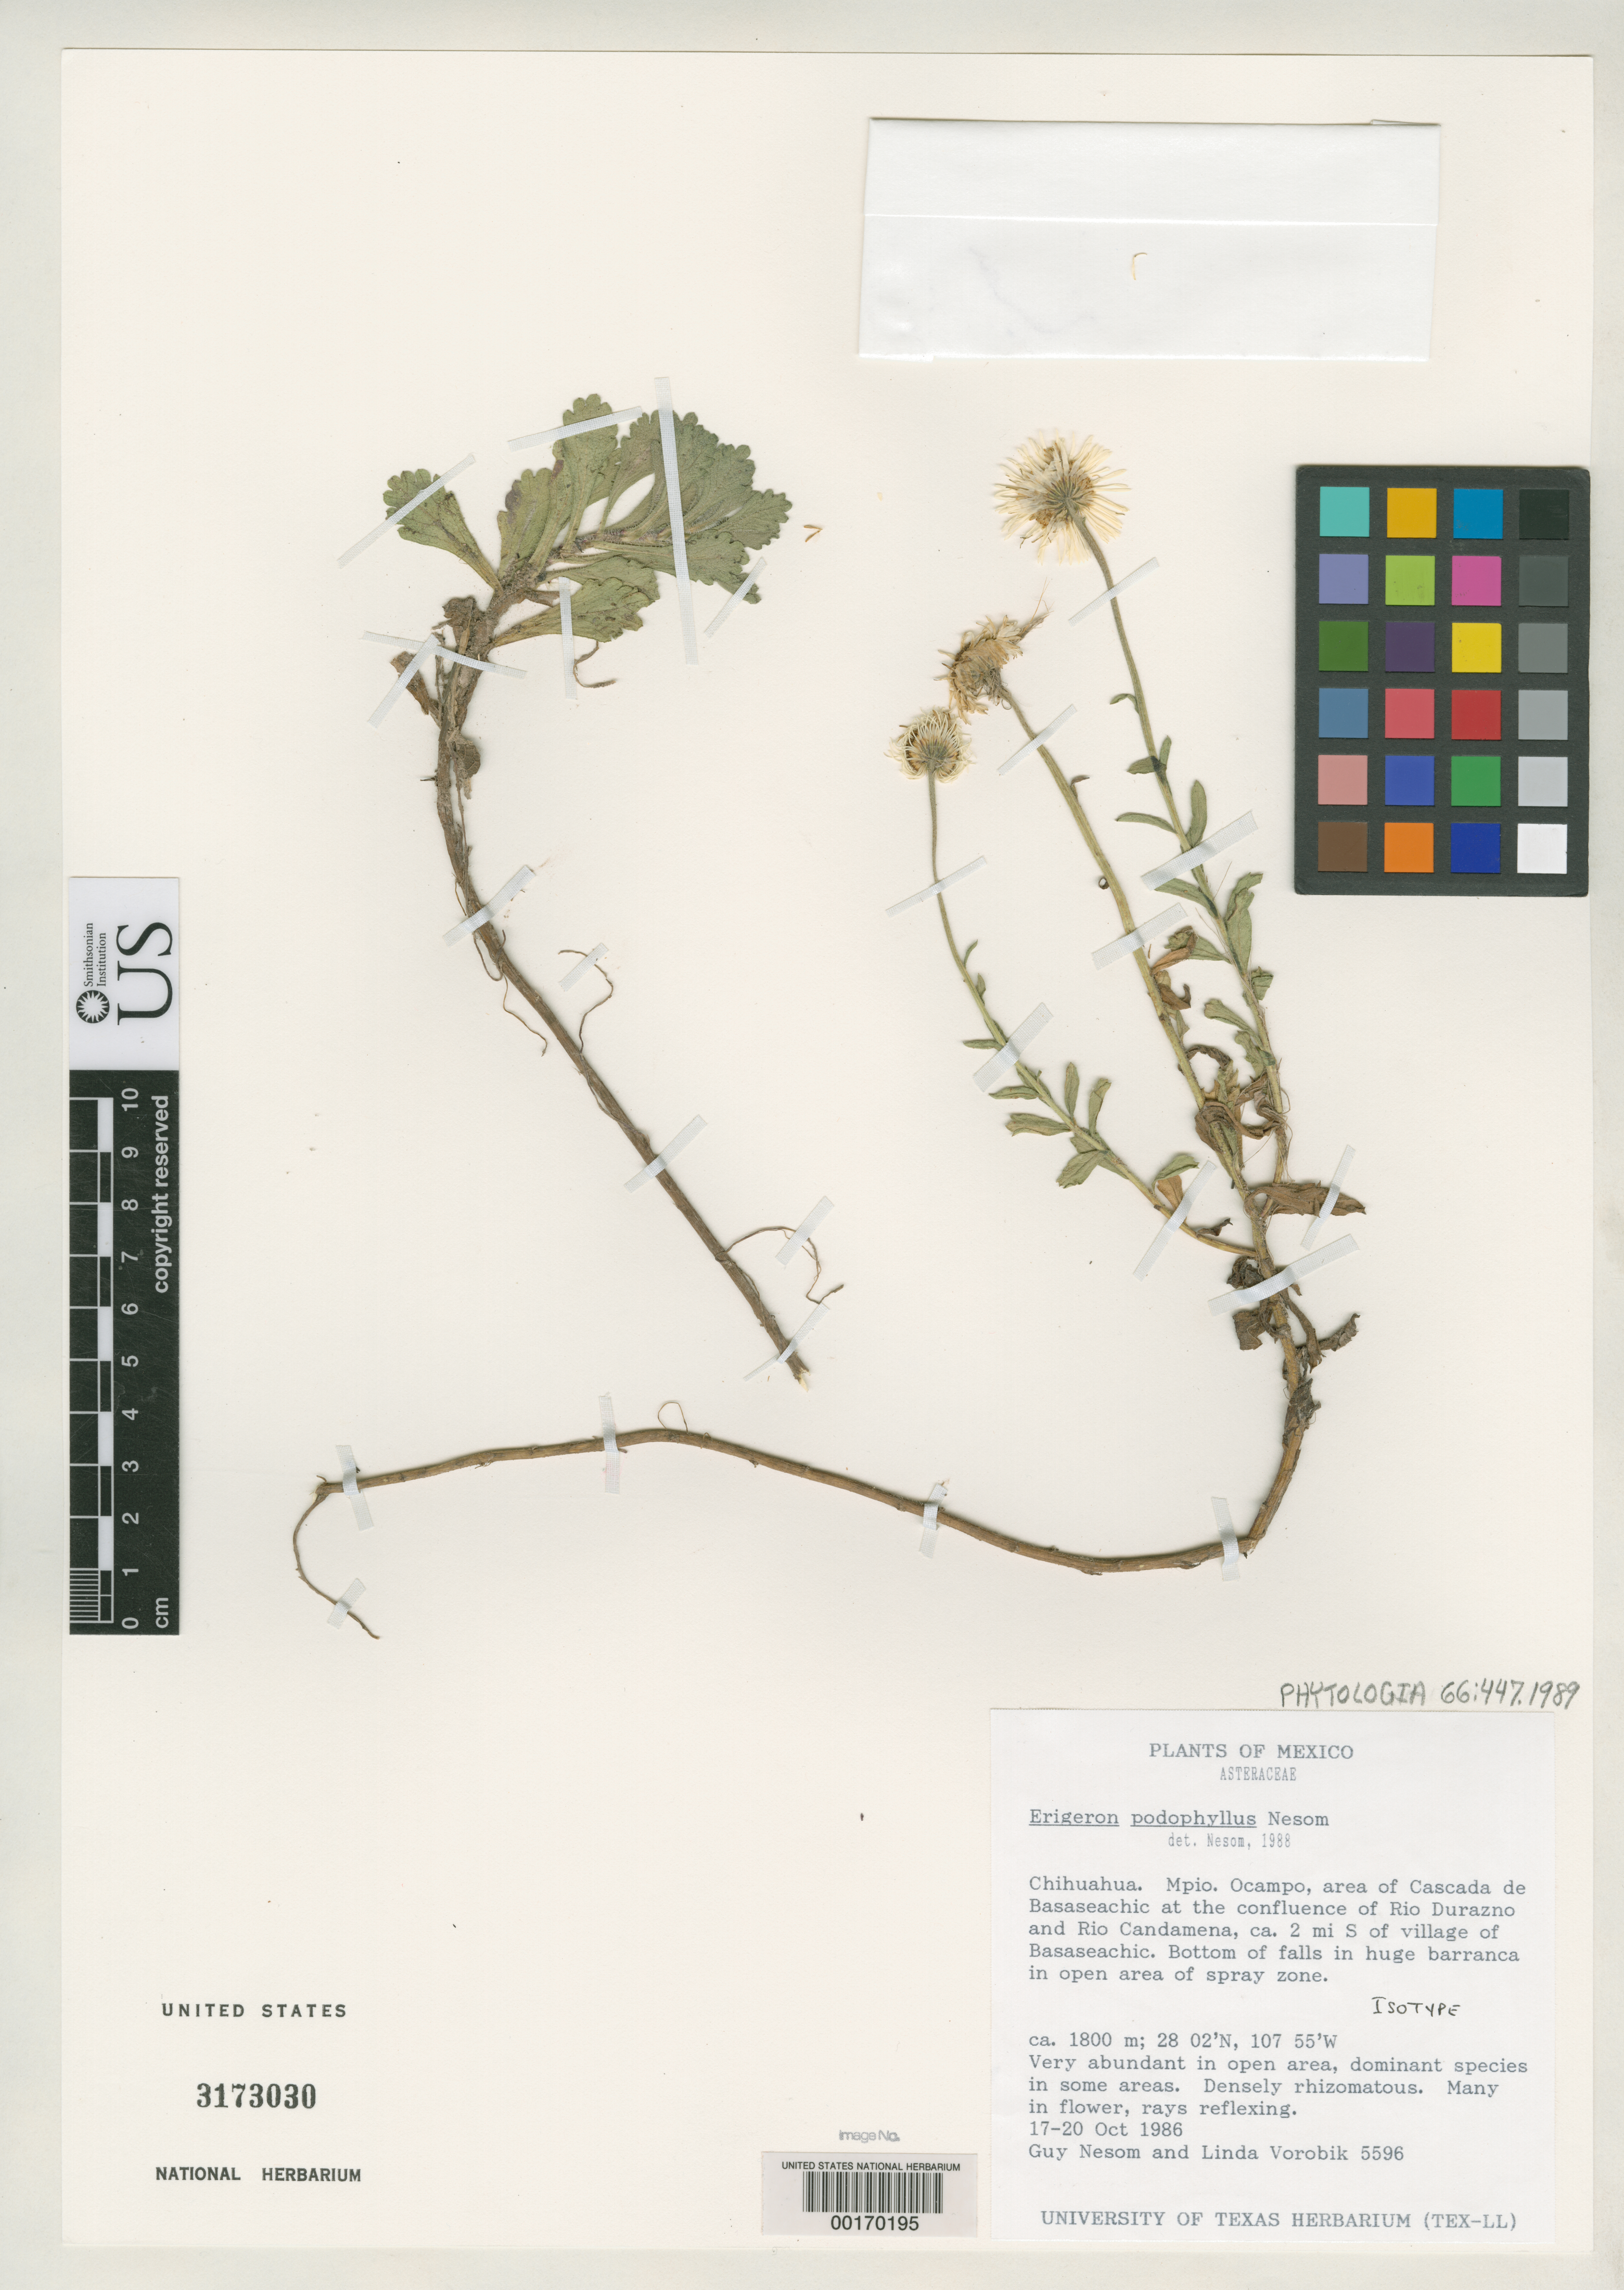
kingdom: Plantae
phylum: Tracheophyta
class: Magnoliopsida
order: Asterales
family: Asteraceae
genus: Erigeron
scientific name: Erigeron podophyllus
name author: G.L. Nesom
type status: Isotype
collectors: G. L. Nesom & L. Vorobik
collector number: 5596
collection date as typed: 17 Oct 1986 to 20 Oct 1986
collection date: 1986-10-17/1986-10-20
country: Mexico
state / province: Chihuahua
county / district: Ocampo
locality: Cascadas de Basaseachic area at confluence of Rio Durazno & Rio Candamena, ca. 2 km S of village of Basaseachic.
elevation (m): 2000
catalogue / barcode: US 3173030